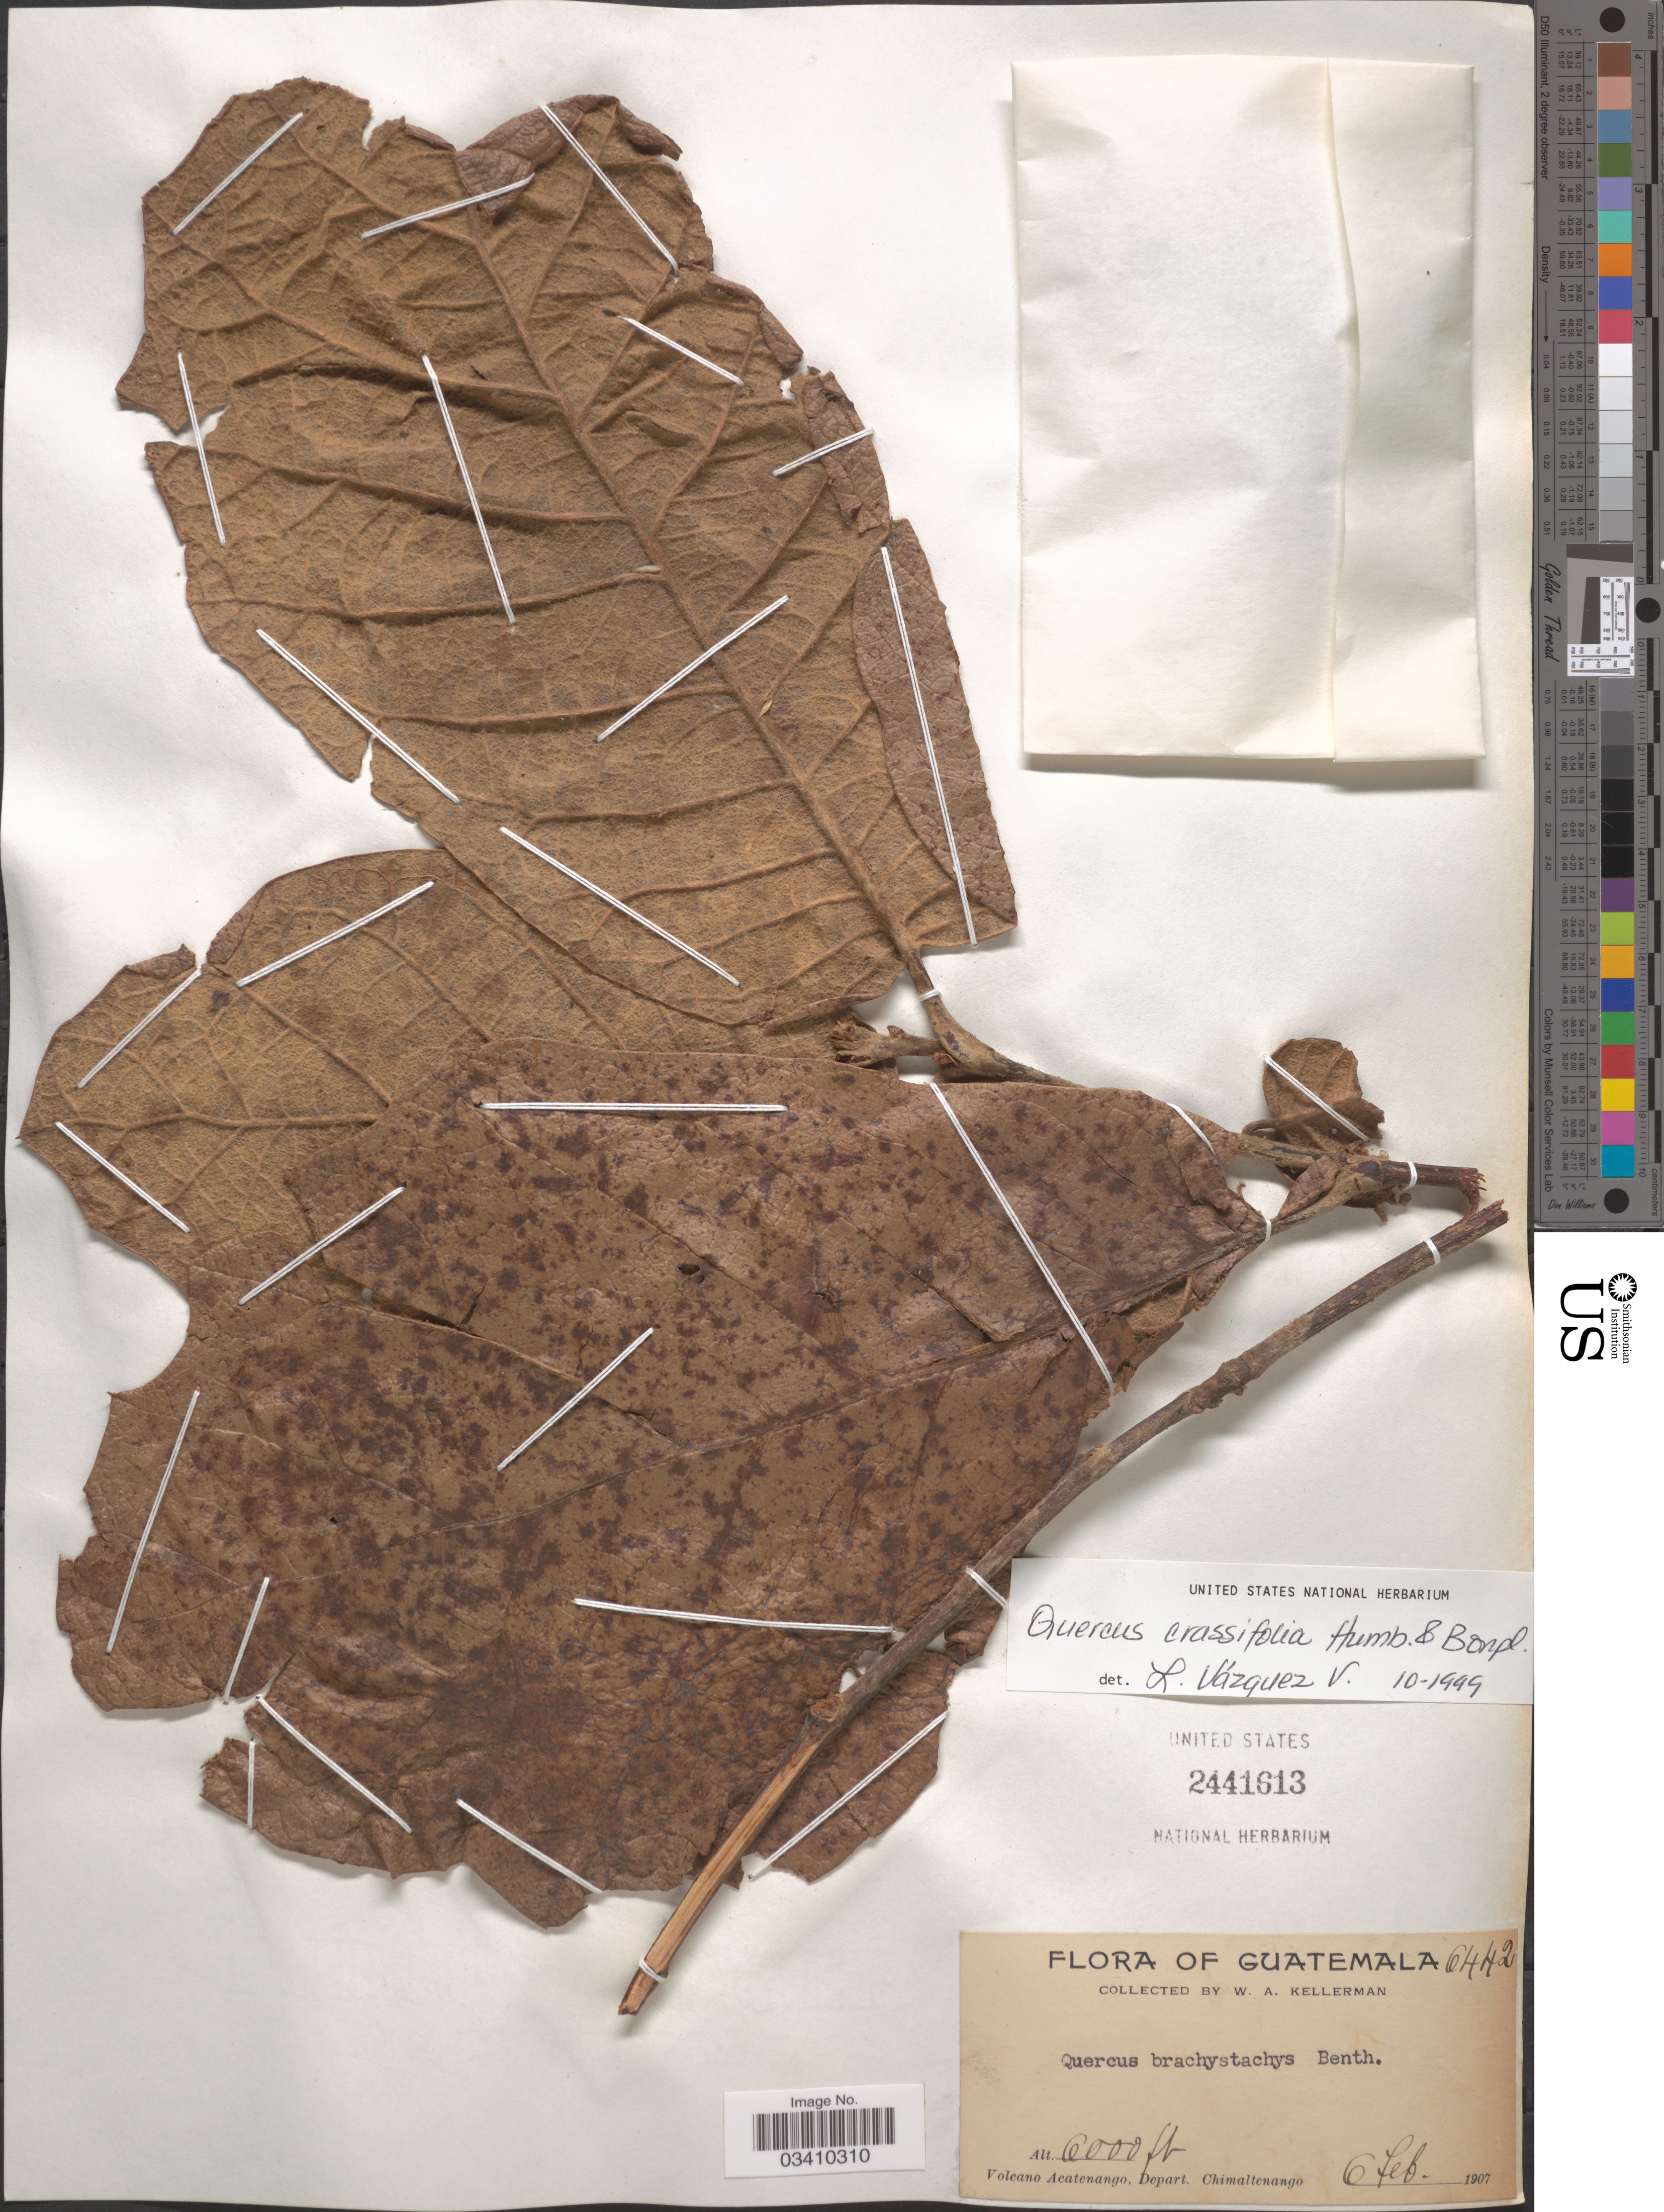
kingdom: Plantae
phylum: Tracheophyta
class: Magnoliopsida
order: Fagales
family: Fagaceae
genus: Quercus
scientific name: Quercus crassifolia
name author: Humb. & Bonpl.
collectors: W. Kellerman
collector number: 6442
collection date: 1907-02-06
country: Guatemala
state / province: Chimaltenango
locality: Volcano Acatenango, Depart. Chimaltenango.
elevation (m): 1829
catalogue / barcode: US 2441613